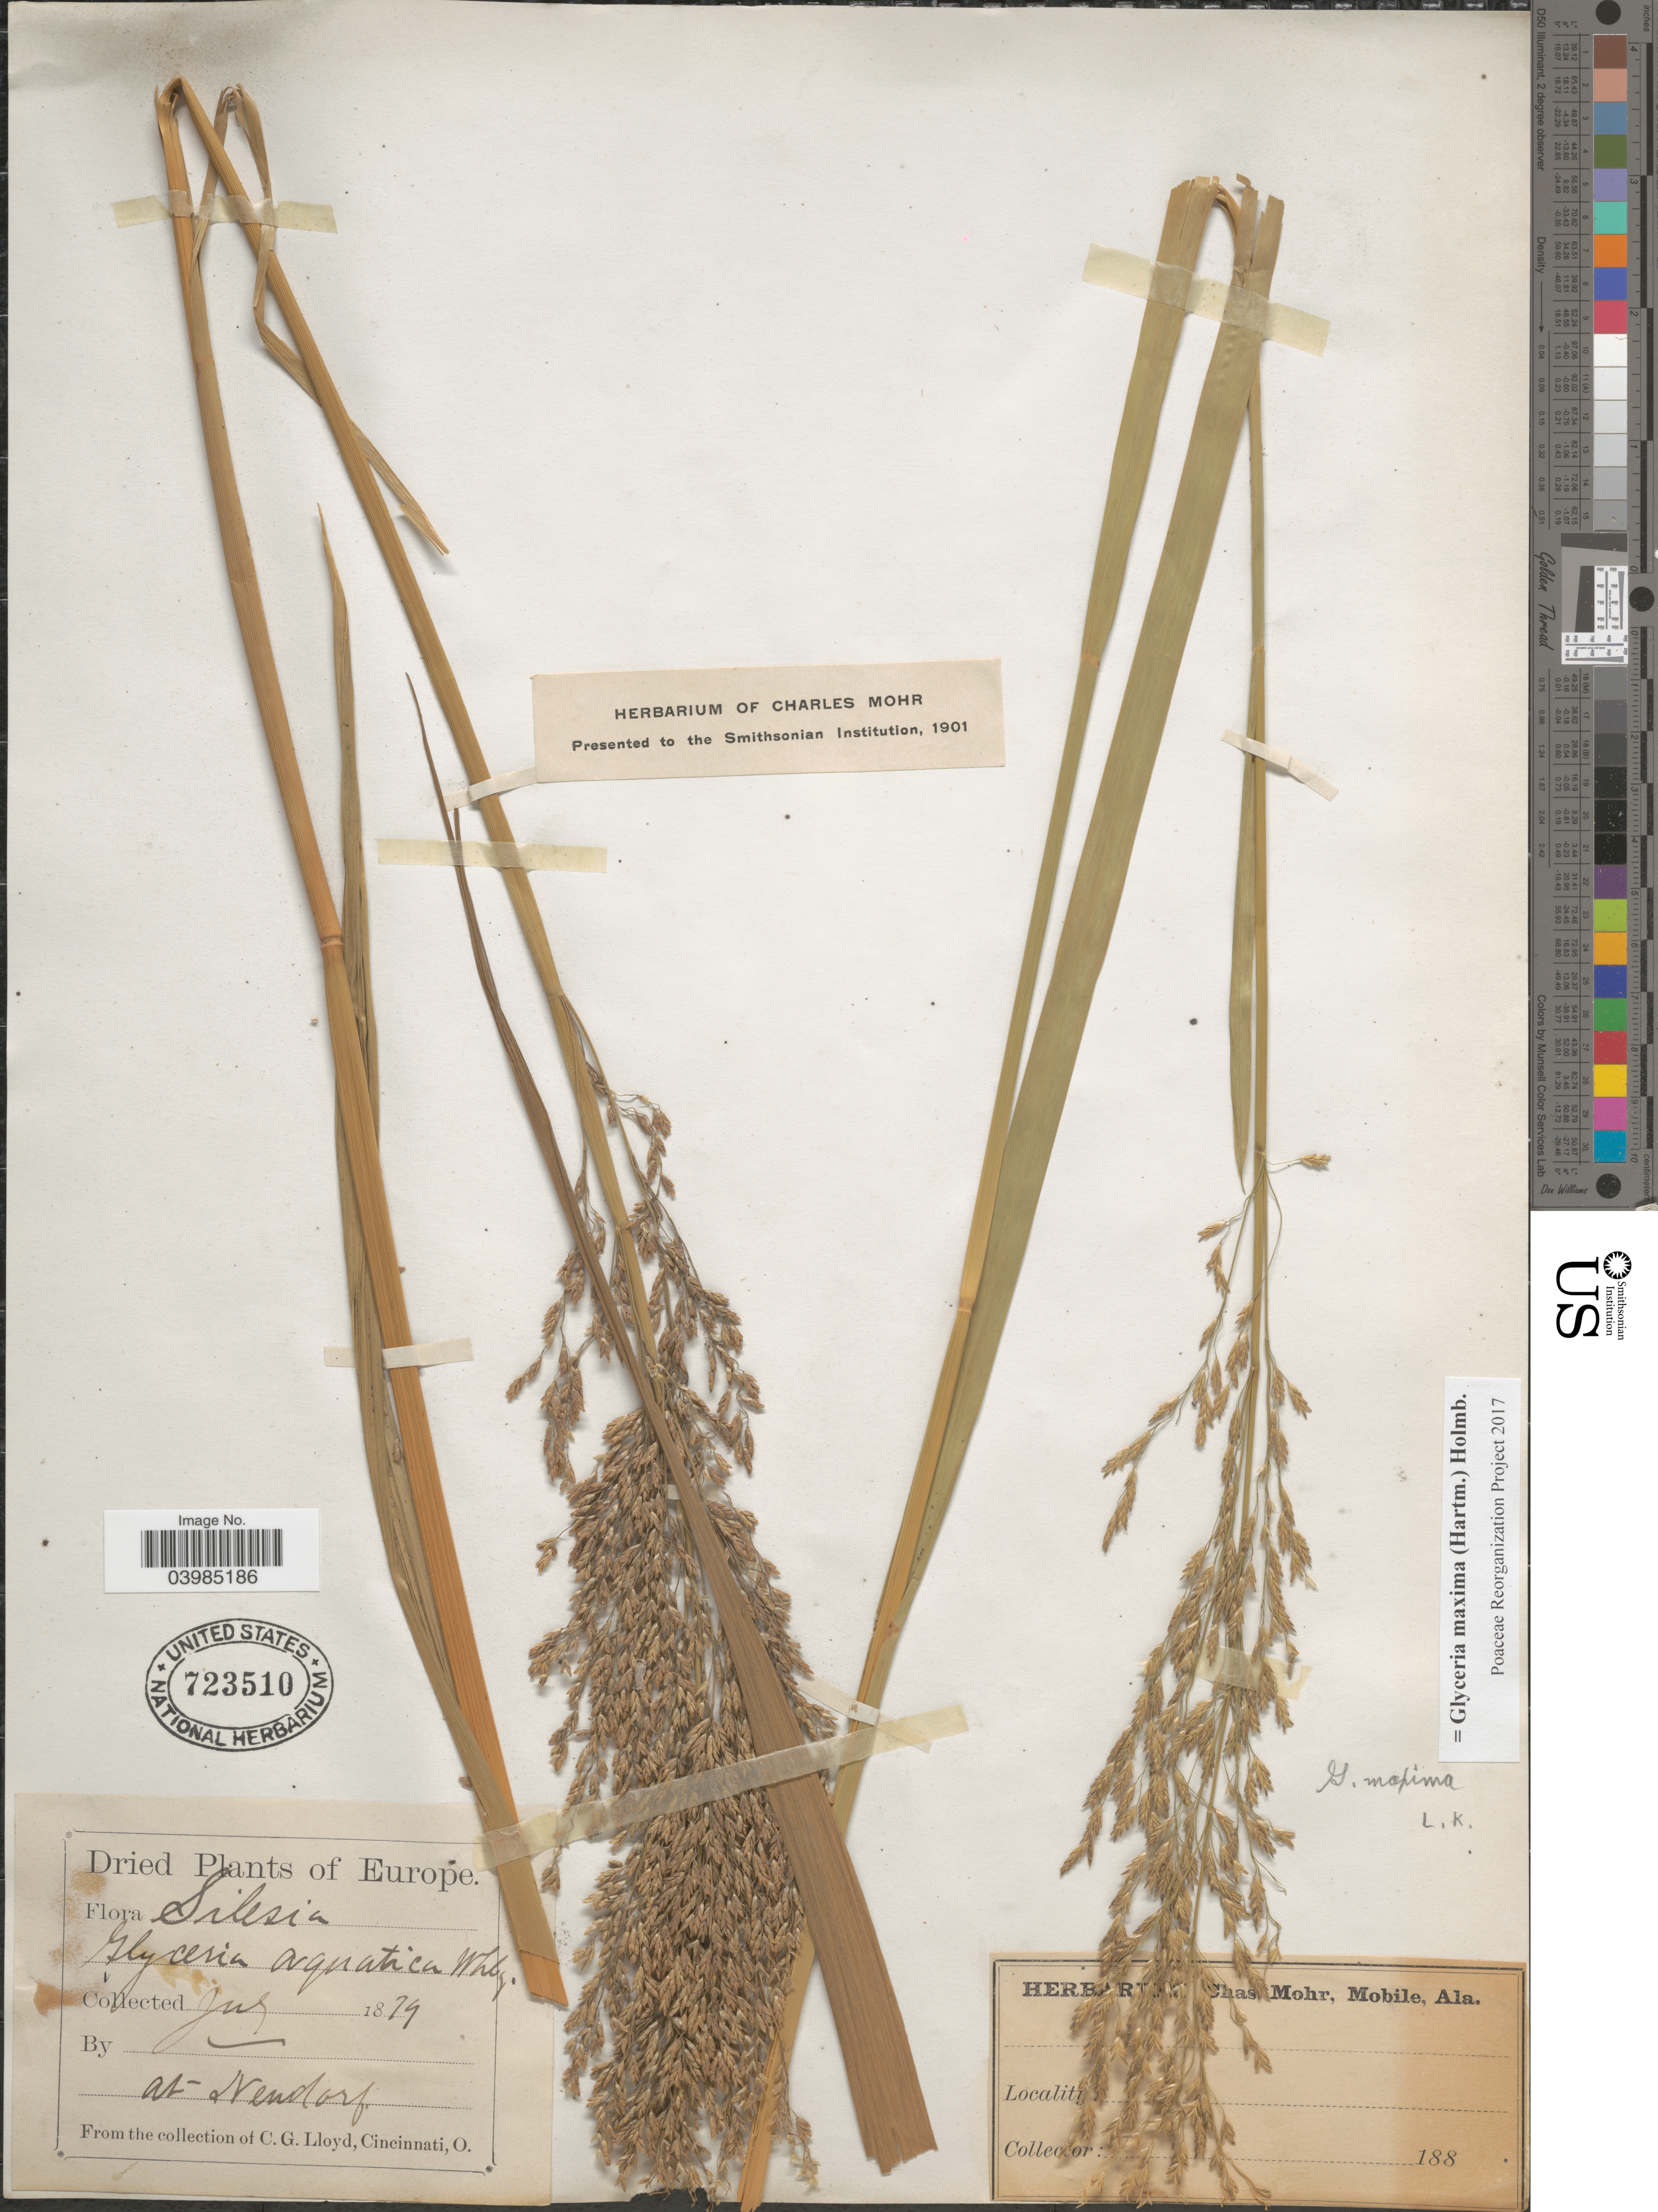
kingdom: Plantae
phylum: Tracheophyta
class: Liliopsida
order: Poales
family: Poaceae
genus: Glyceria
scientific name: Glyceria maxima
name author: (Hartm.) Holmb.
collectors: C. G. Lloyd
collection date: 1879-07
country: Poland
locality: Europe. Silesia. At Neudorf.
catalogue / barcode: US 723510